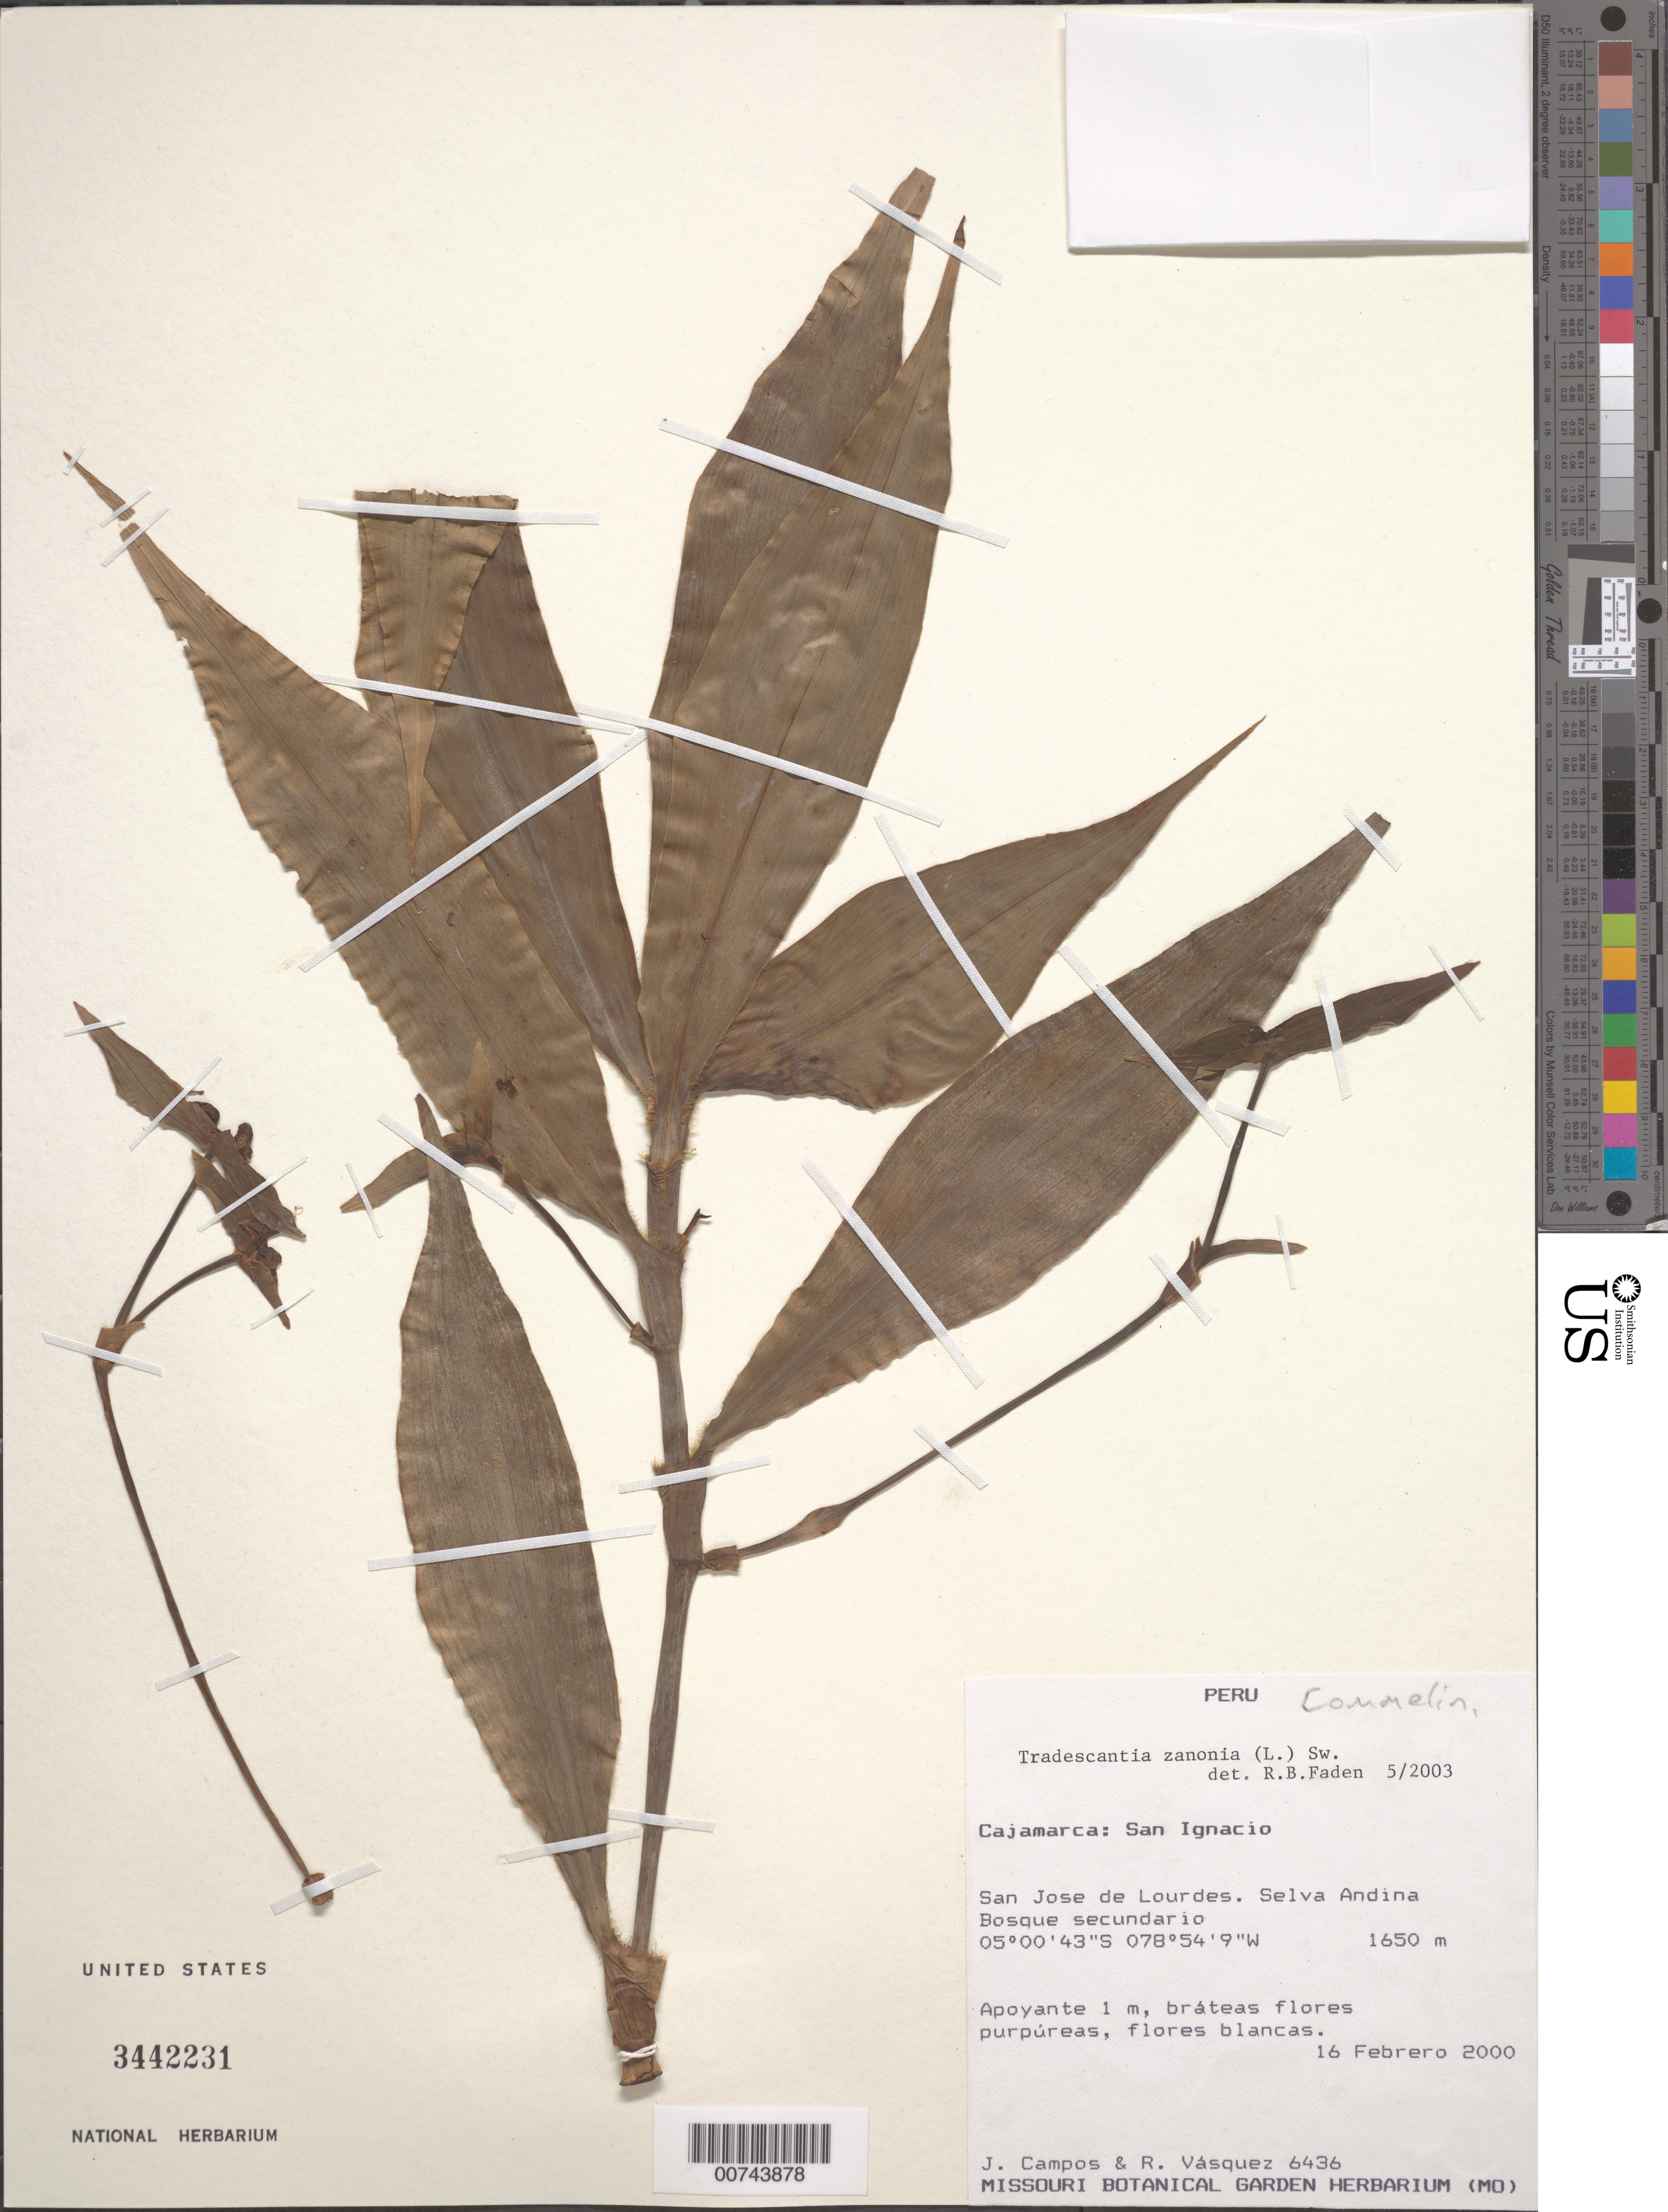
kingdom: Plantae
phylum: Tracheophyta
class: Liliopsida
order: Commelinales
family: Commelinaceae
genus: Tradescantia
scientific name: Tradescantia zanonia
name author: (L.) Sw.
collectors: J. Campos & R. Vásquez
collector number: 6436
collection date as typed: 16 Feb 2000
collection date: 2000-02-16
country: Peru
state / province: Cajamarca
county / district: San Ignacio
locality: San José de Lourdes, selva Andina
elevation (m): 1650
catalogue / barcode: US 3442231